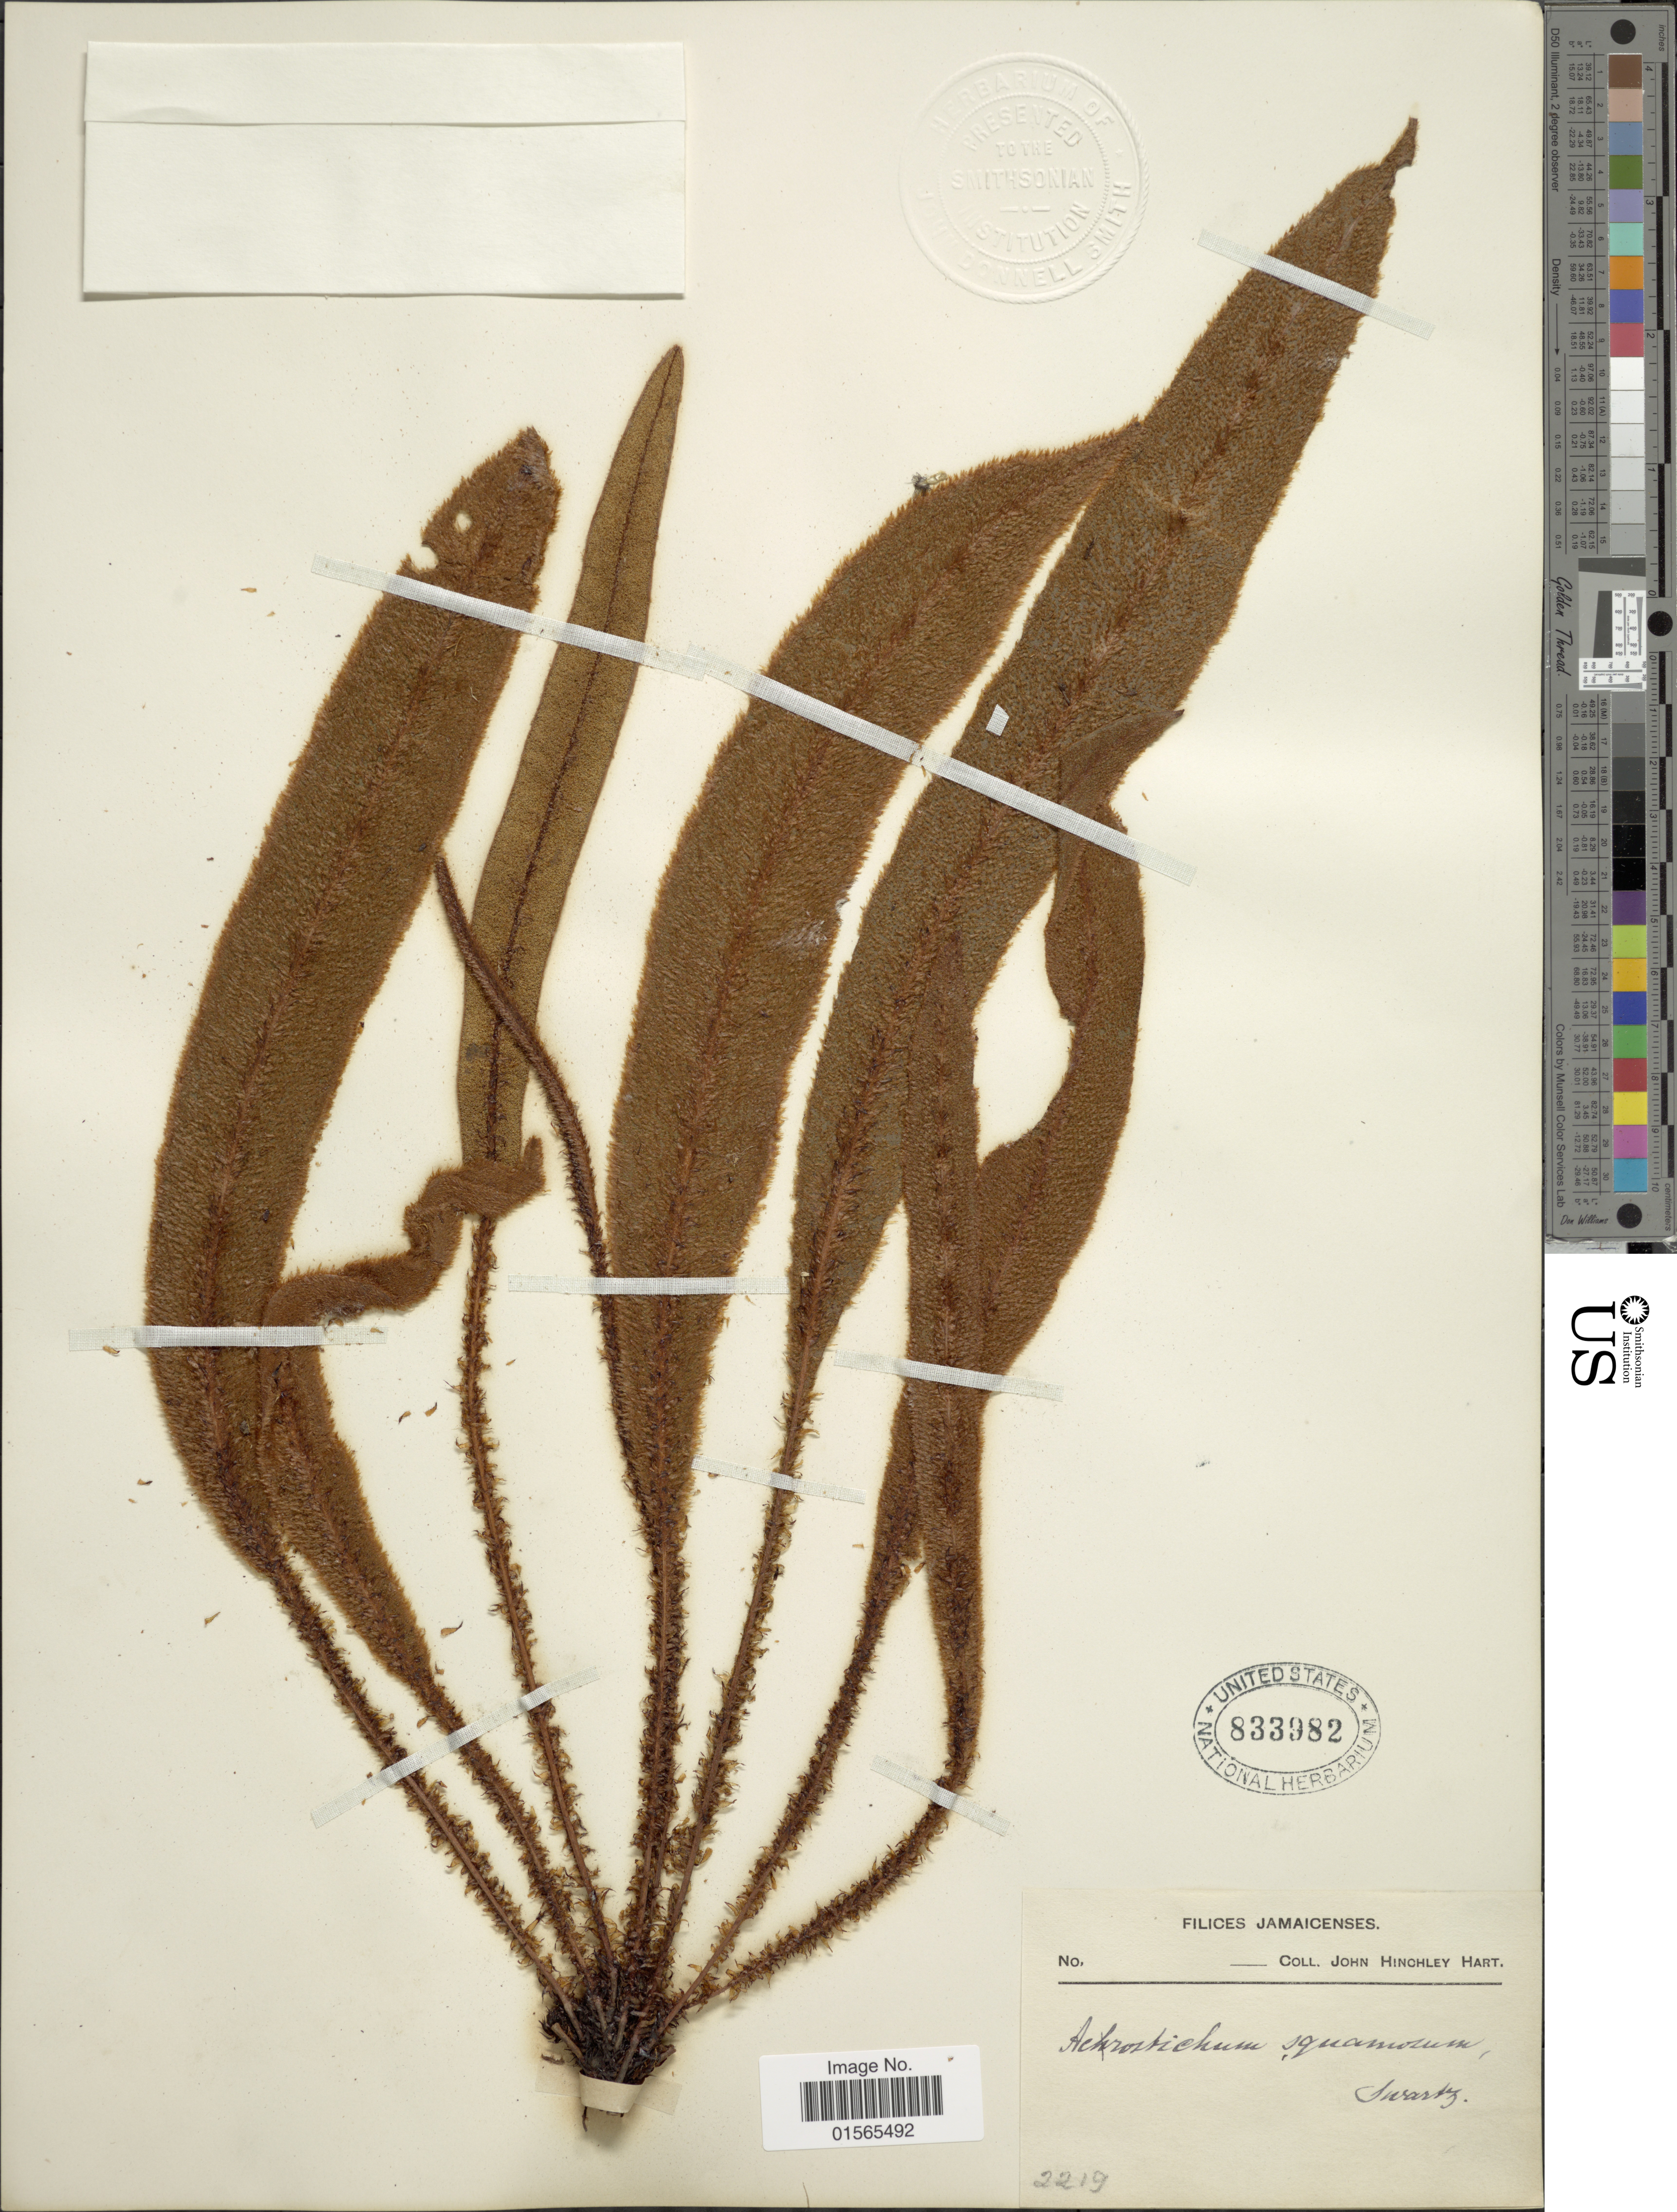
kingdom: Plantae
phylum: Tracheophyta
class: Polypodiopsida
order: Polypodiales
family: Dryopteridaceae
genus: Elaphoglossum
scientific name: Elaphoglossum hirtum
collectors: J. H. Hart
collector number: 2219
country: Jamaica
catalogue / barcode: US 833982